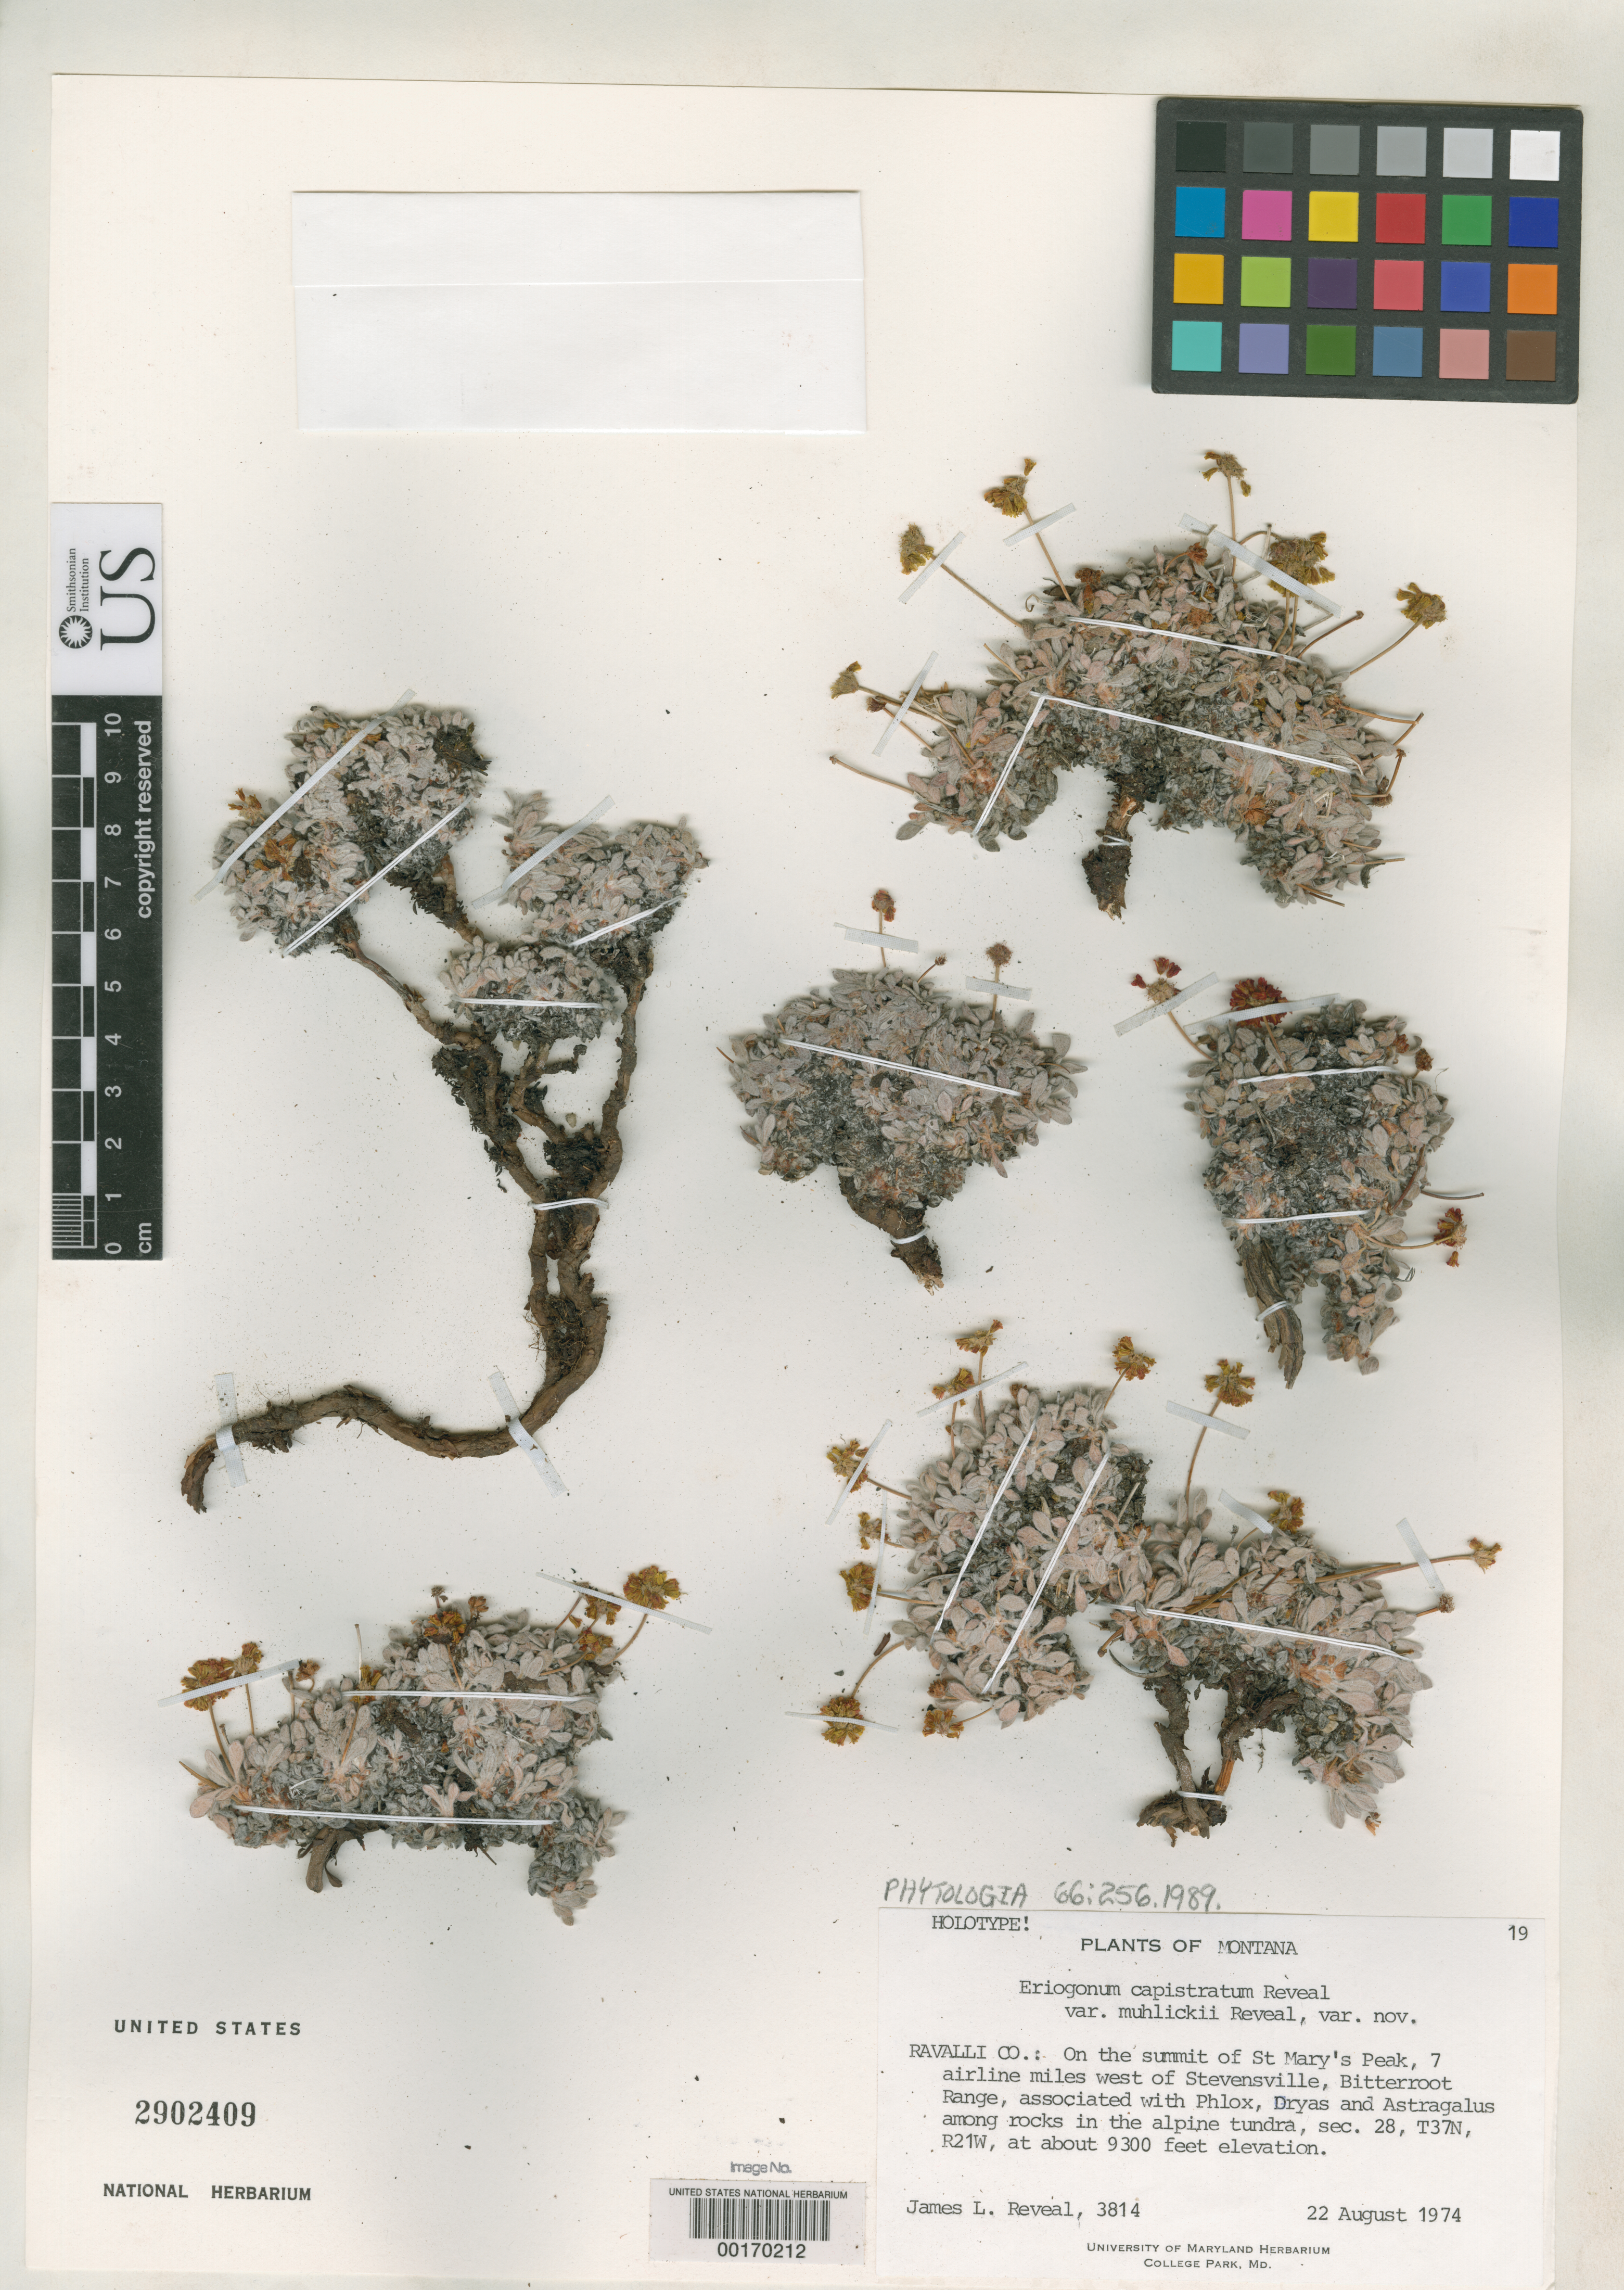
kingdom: Plantae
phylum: Tracheophyta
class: Magnoliopsida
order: Caryophyllales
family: Polygonaceae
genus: Eriogonum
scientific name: Eriogonum capistratum var. muhlickii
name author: Reveal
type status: Holotype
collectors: J. L. Reveal & B. Ertter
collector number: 3814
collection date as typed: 22 Aug 1974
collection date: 1974-08-22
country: United States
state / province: Idaho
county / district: Ravalli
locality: Summit of St. Mary's Peak, 7 air mi W of Stevensville, Bitterroot Range.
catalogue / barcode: US 2902409